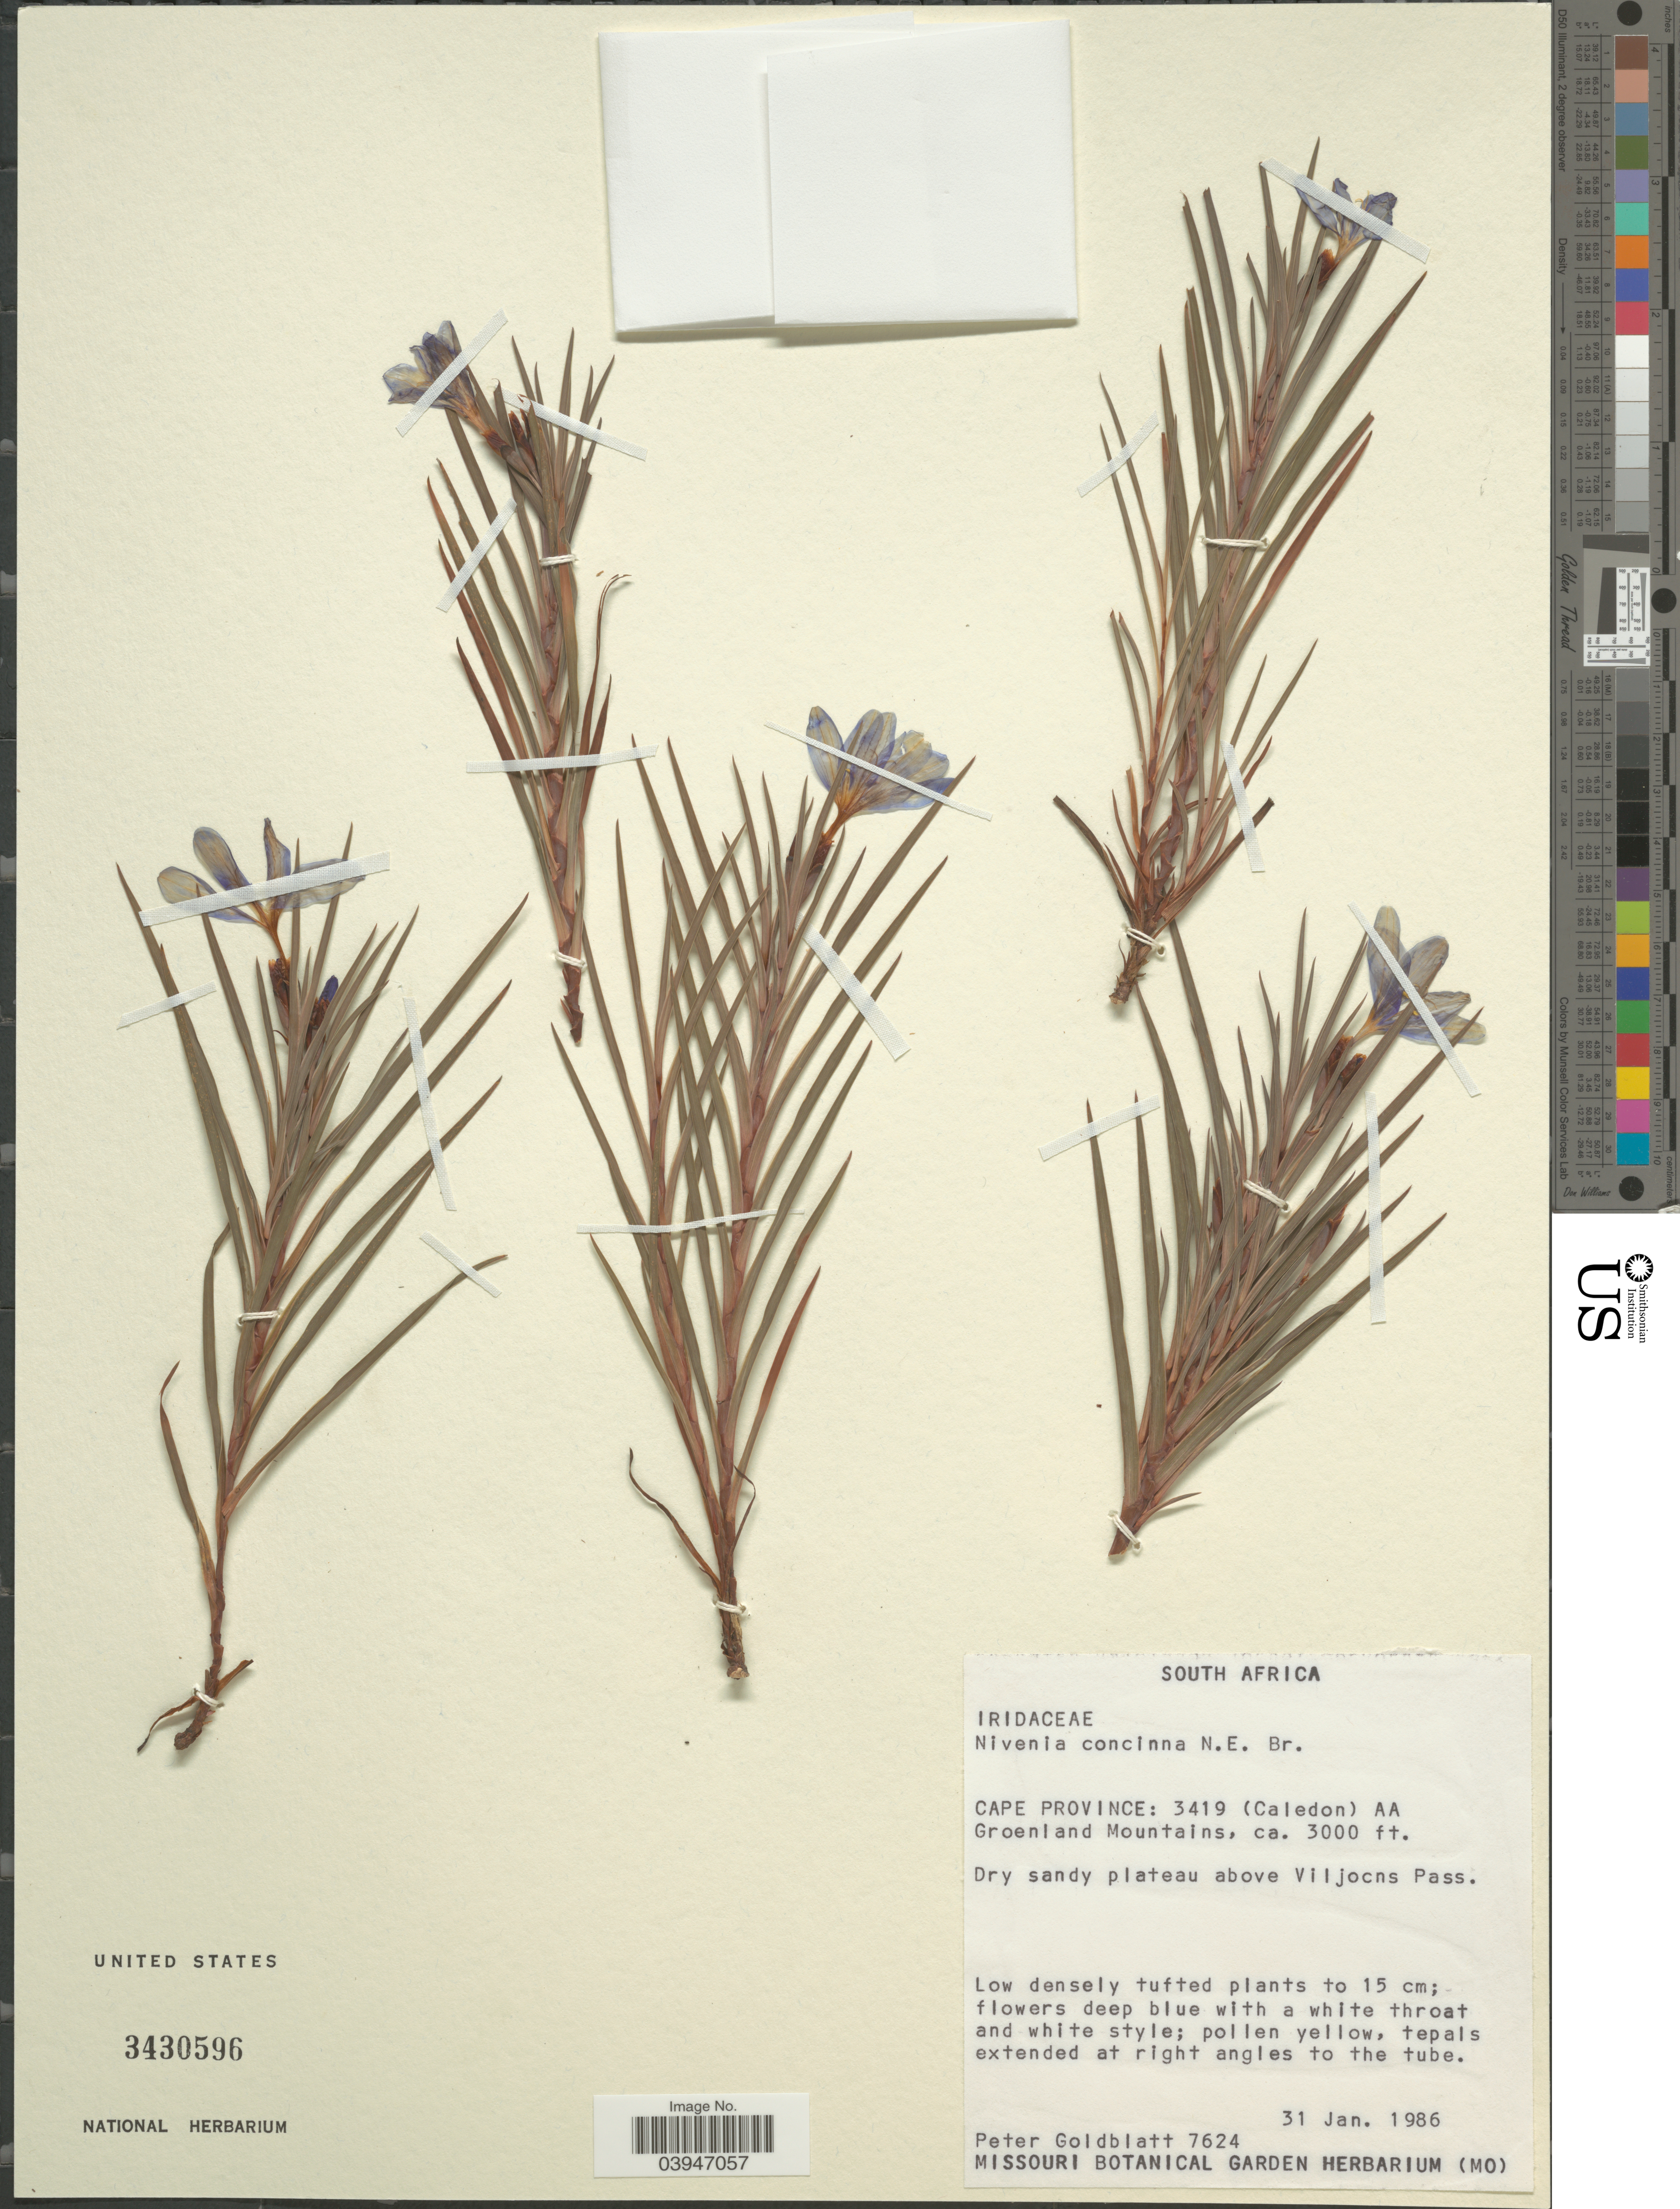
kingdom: Plantae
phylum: Tracheophyta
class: Liliopsida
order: Asparagales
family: Iridaceae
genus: Nivenia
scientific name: Nivenia concinna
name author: N.E. Br.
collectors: P. Goldblatt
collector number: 7624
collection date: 1986-01-31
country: South Africa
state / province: Western Cape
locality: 3419 (Caledon) AA. Groenland Mountains. Dry sandy plateau above Viljocns Pass.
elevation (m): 914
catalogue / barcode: US 3430596